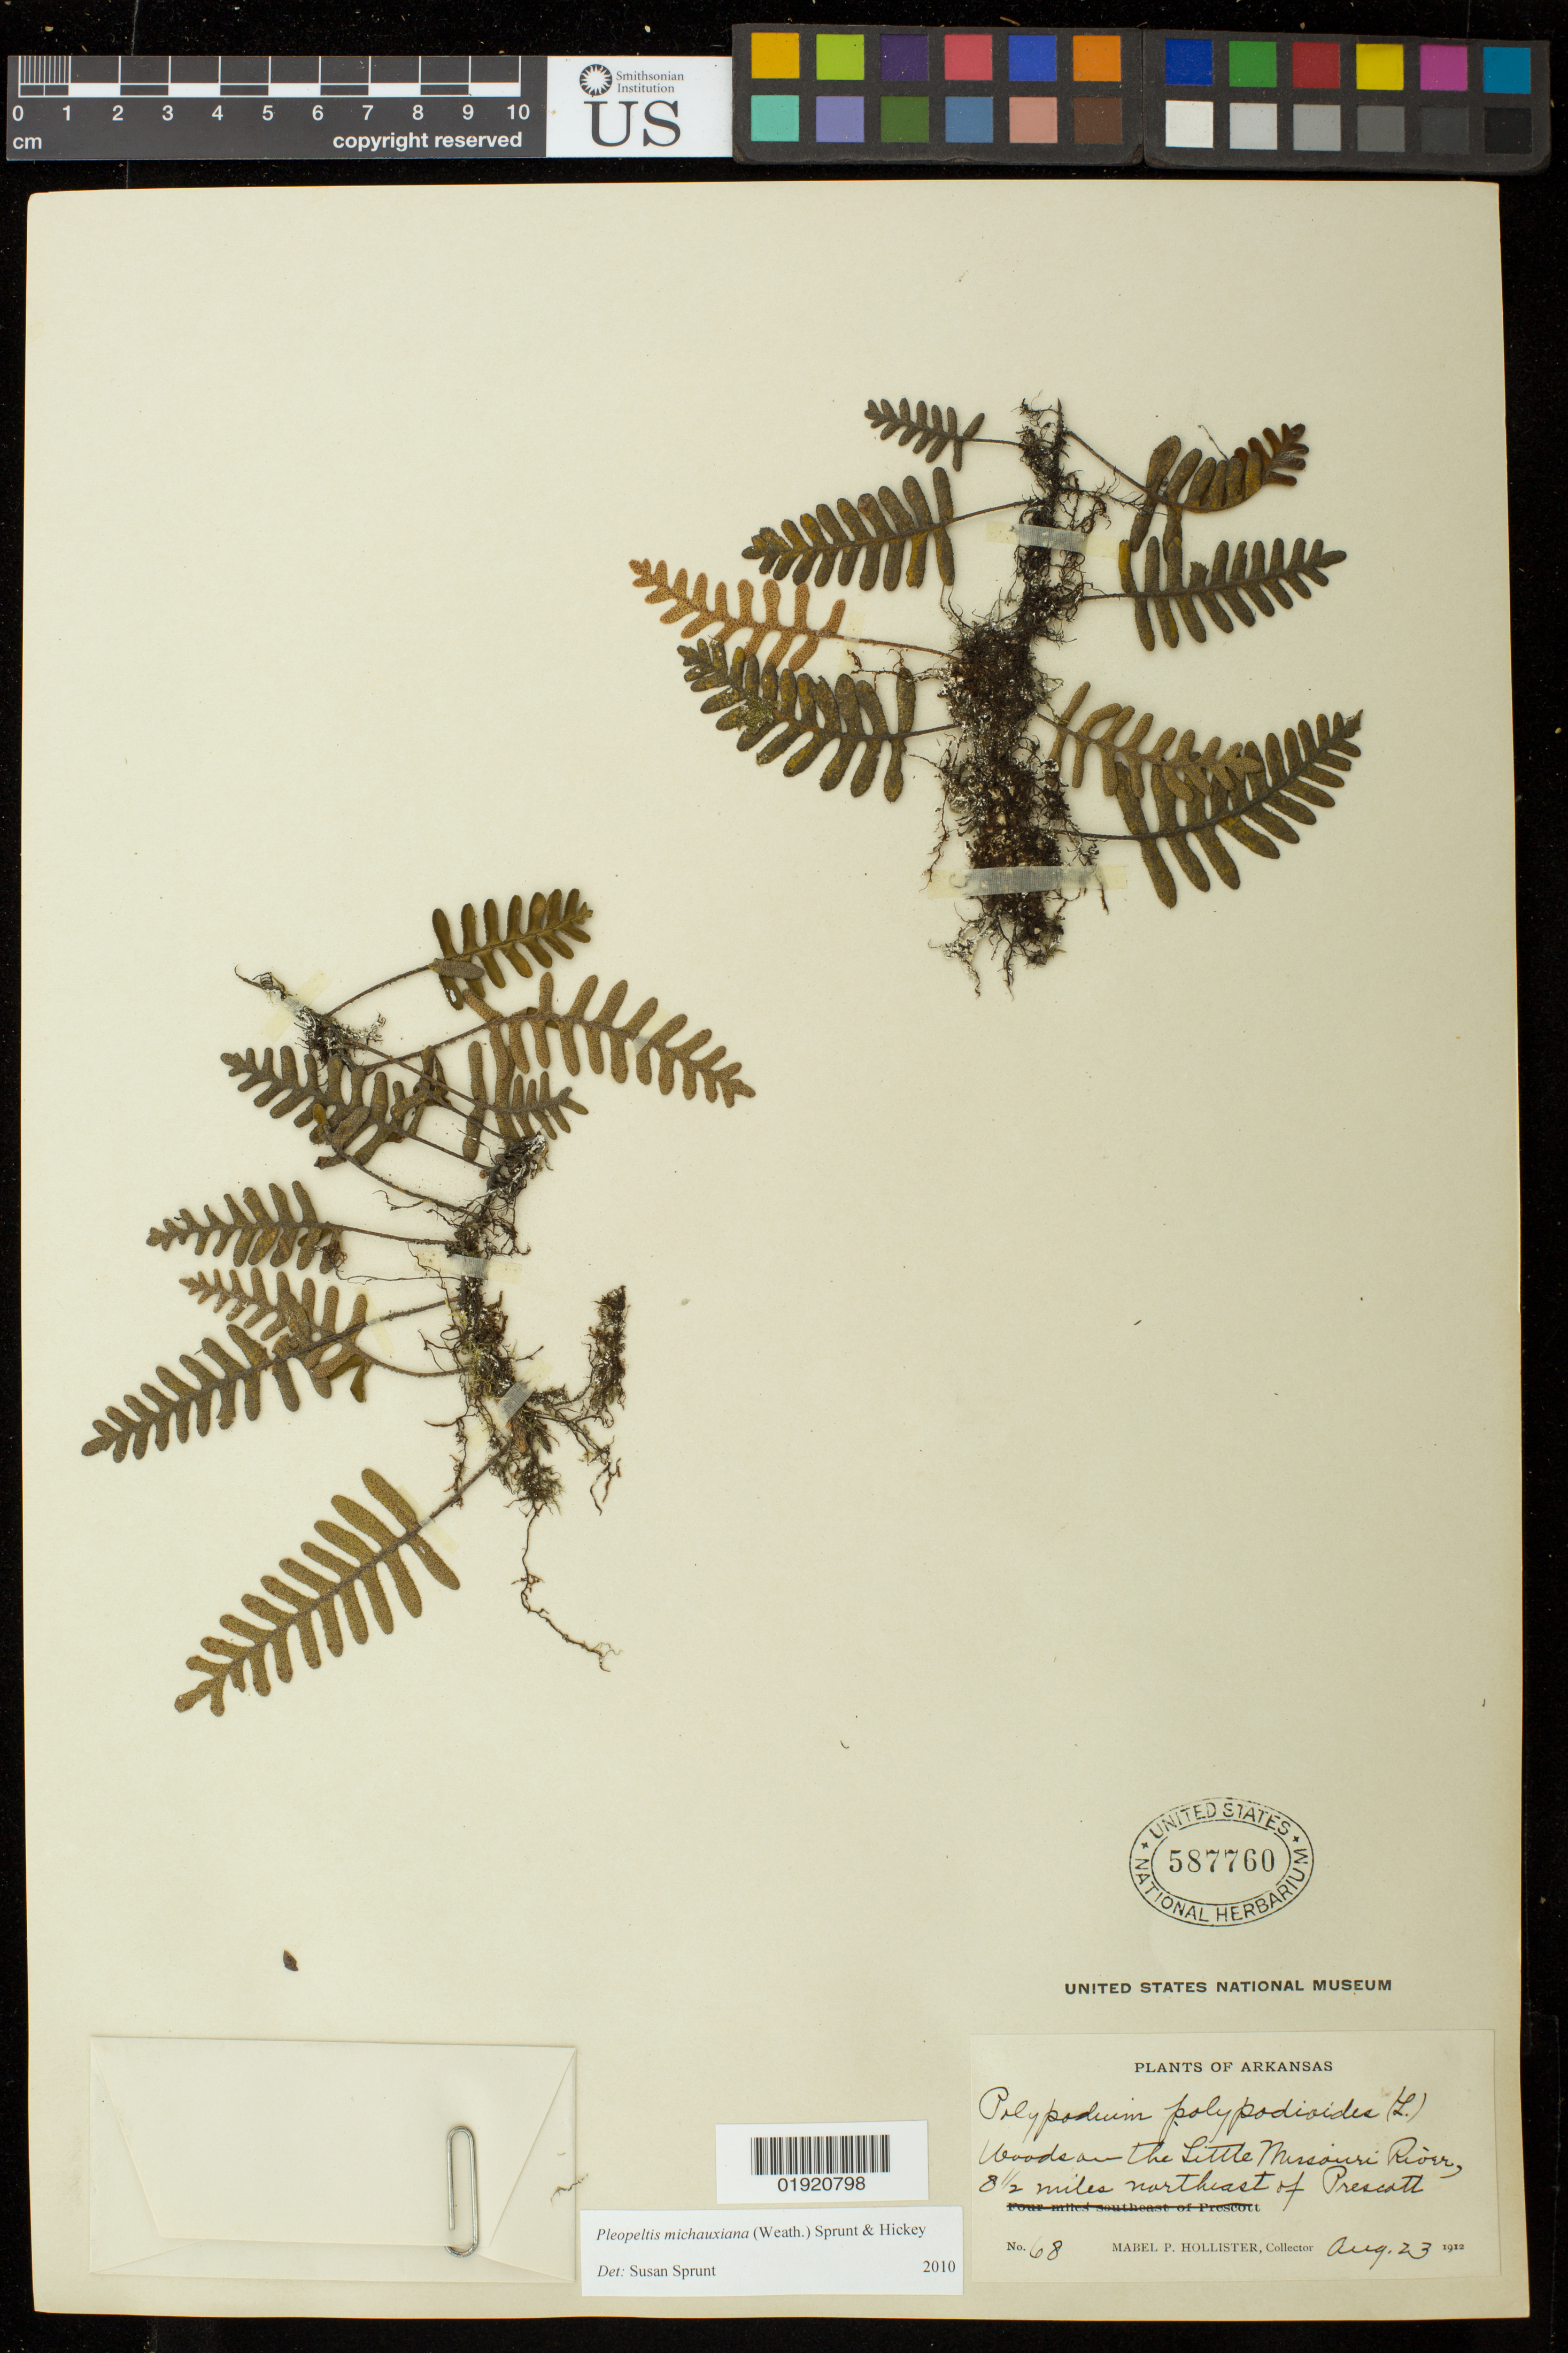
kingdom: Plantae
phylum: Tracheophyta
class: Polypodiopsida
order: Polypodiales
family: Polypodiaceae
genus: Pleopeltis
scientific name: Pleopeltis michauxiana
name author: (Weath.) Hickey & Sprunt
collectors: M. Hollister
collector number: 68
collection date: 1912-08-23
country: United States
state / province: Arkansas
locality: Arkansas. Woods at the Little Missouri River, 8 1/2 miles northeast of Prescott.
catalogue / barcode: US 587760